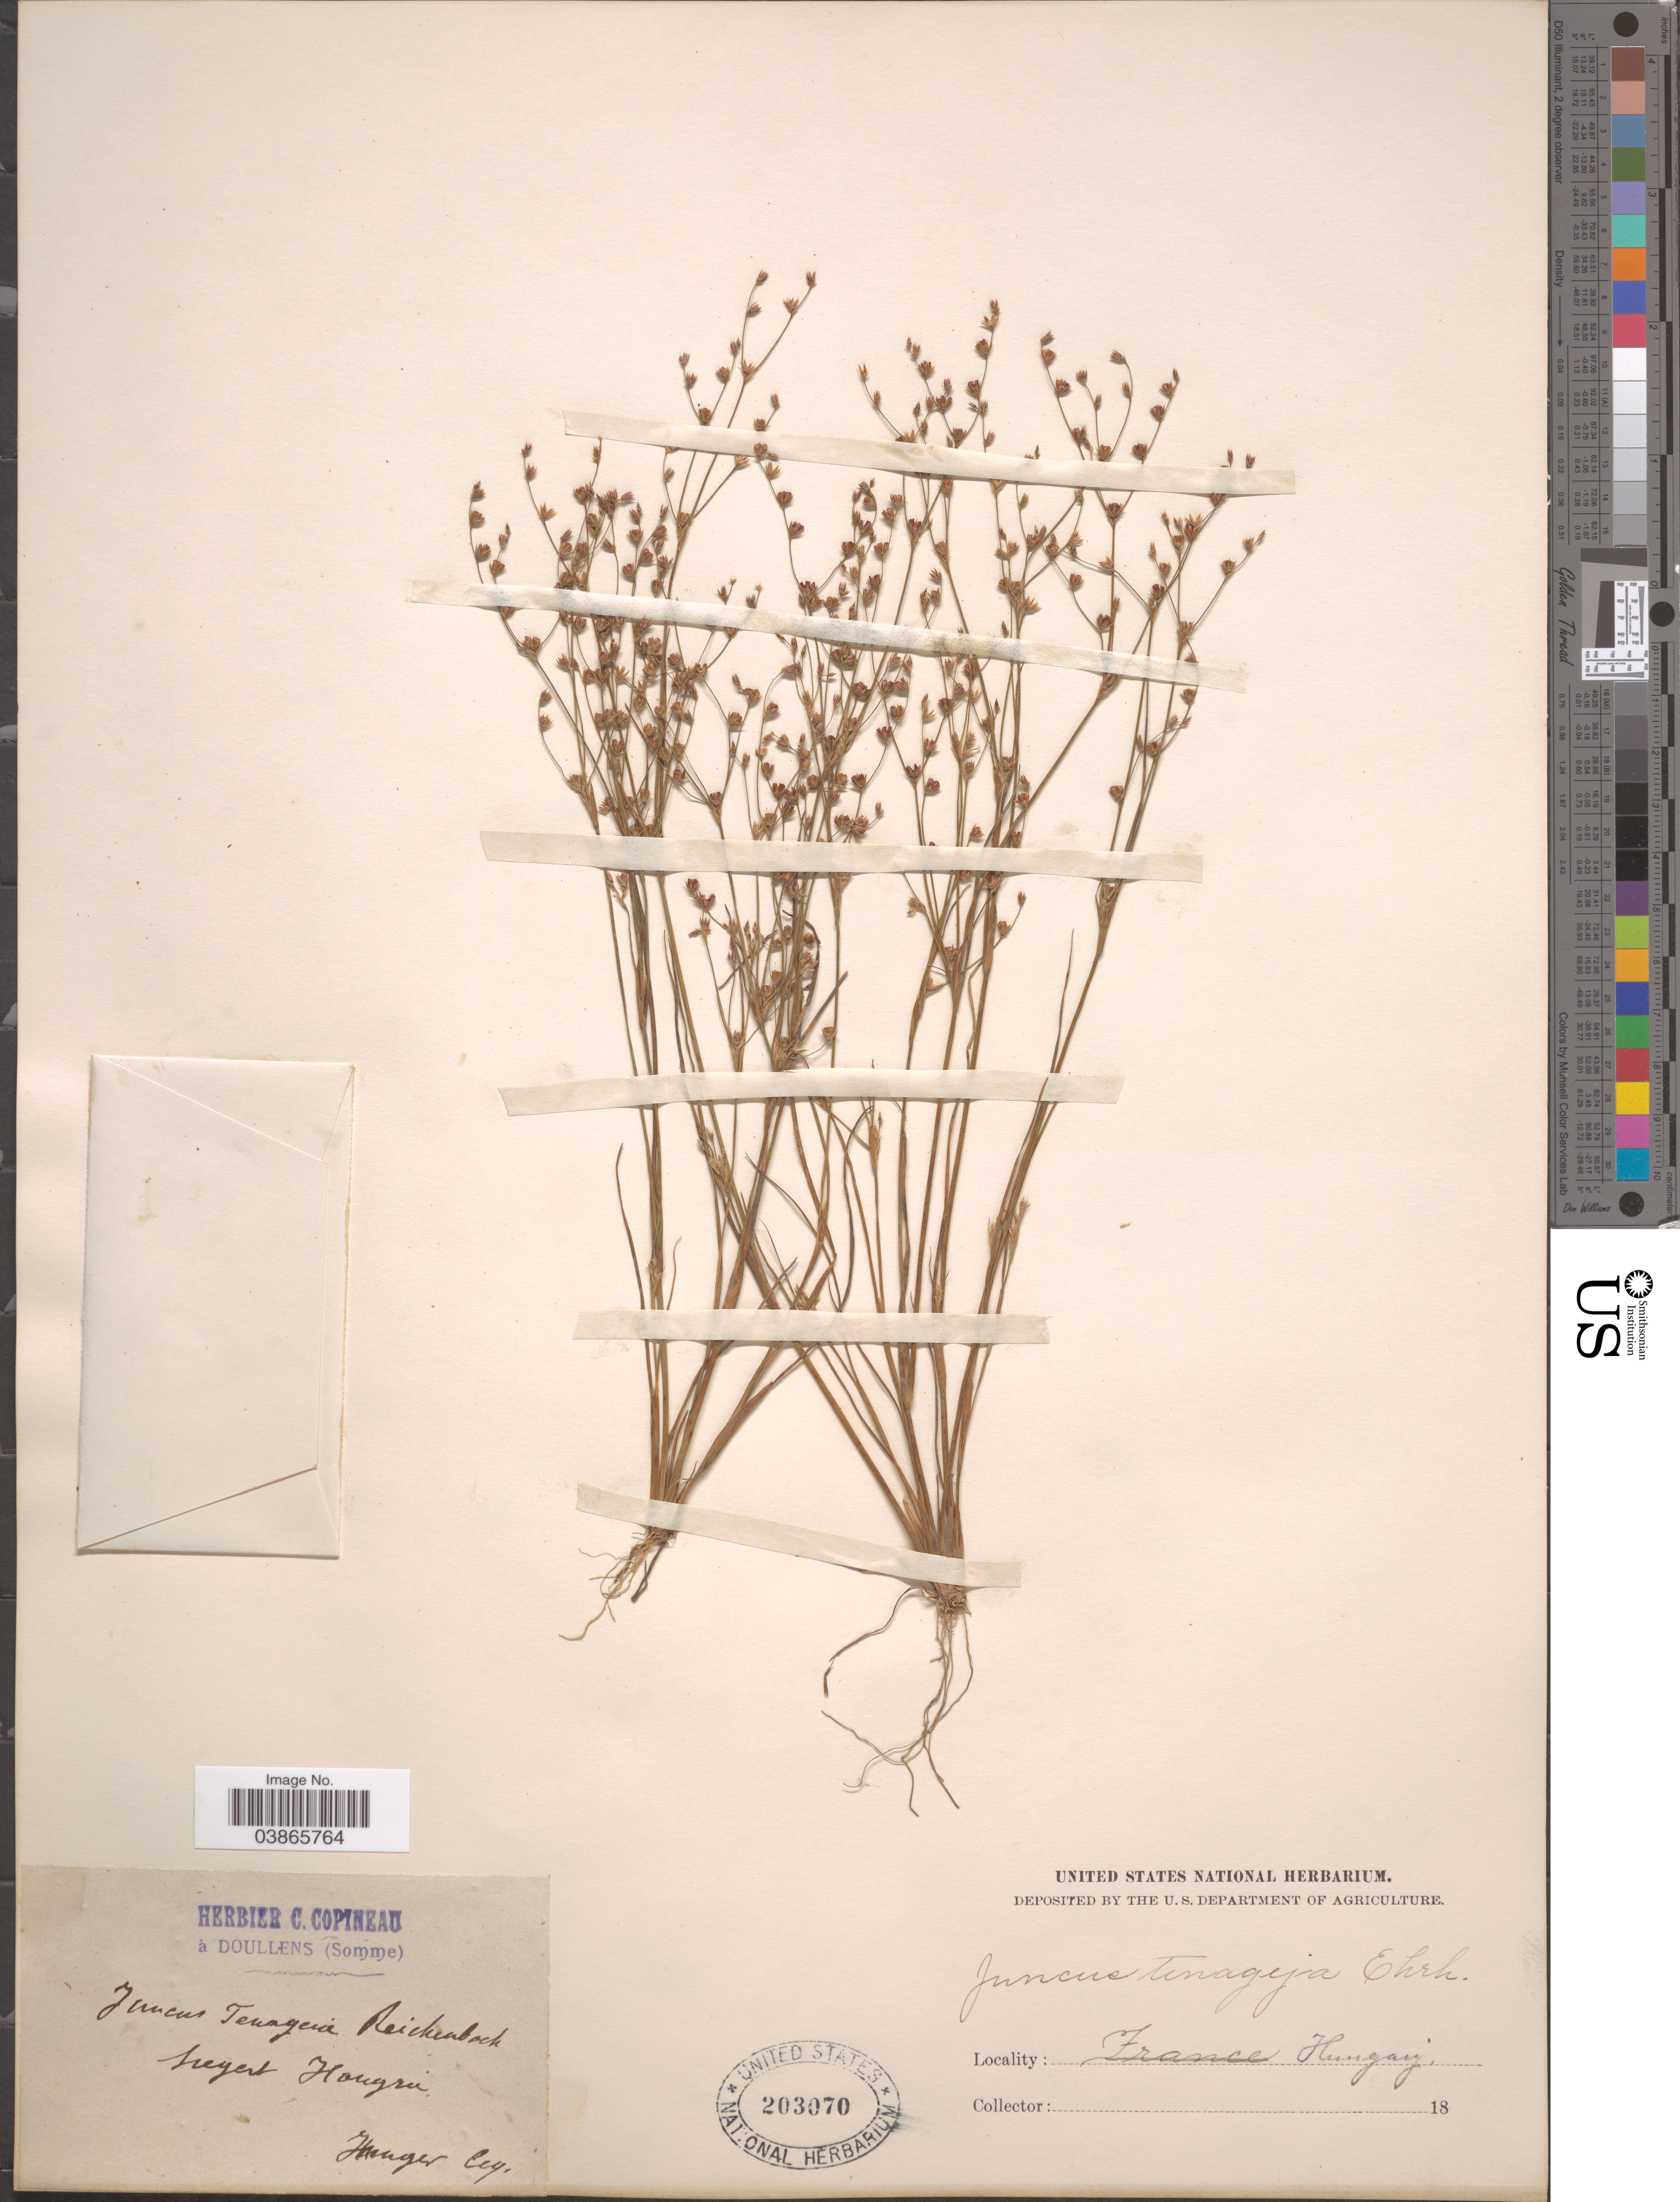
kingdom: Plantae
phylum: Tracheophyta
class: Liliopsida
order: Poales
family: Juncaceae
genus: Juncus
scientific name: Juncus tenageia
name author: Ehrh. ex L. f.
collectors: Junger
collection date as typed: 18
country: Hungary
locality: Neyert Hongru. [interpreted]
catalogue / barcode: US 203070